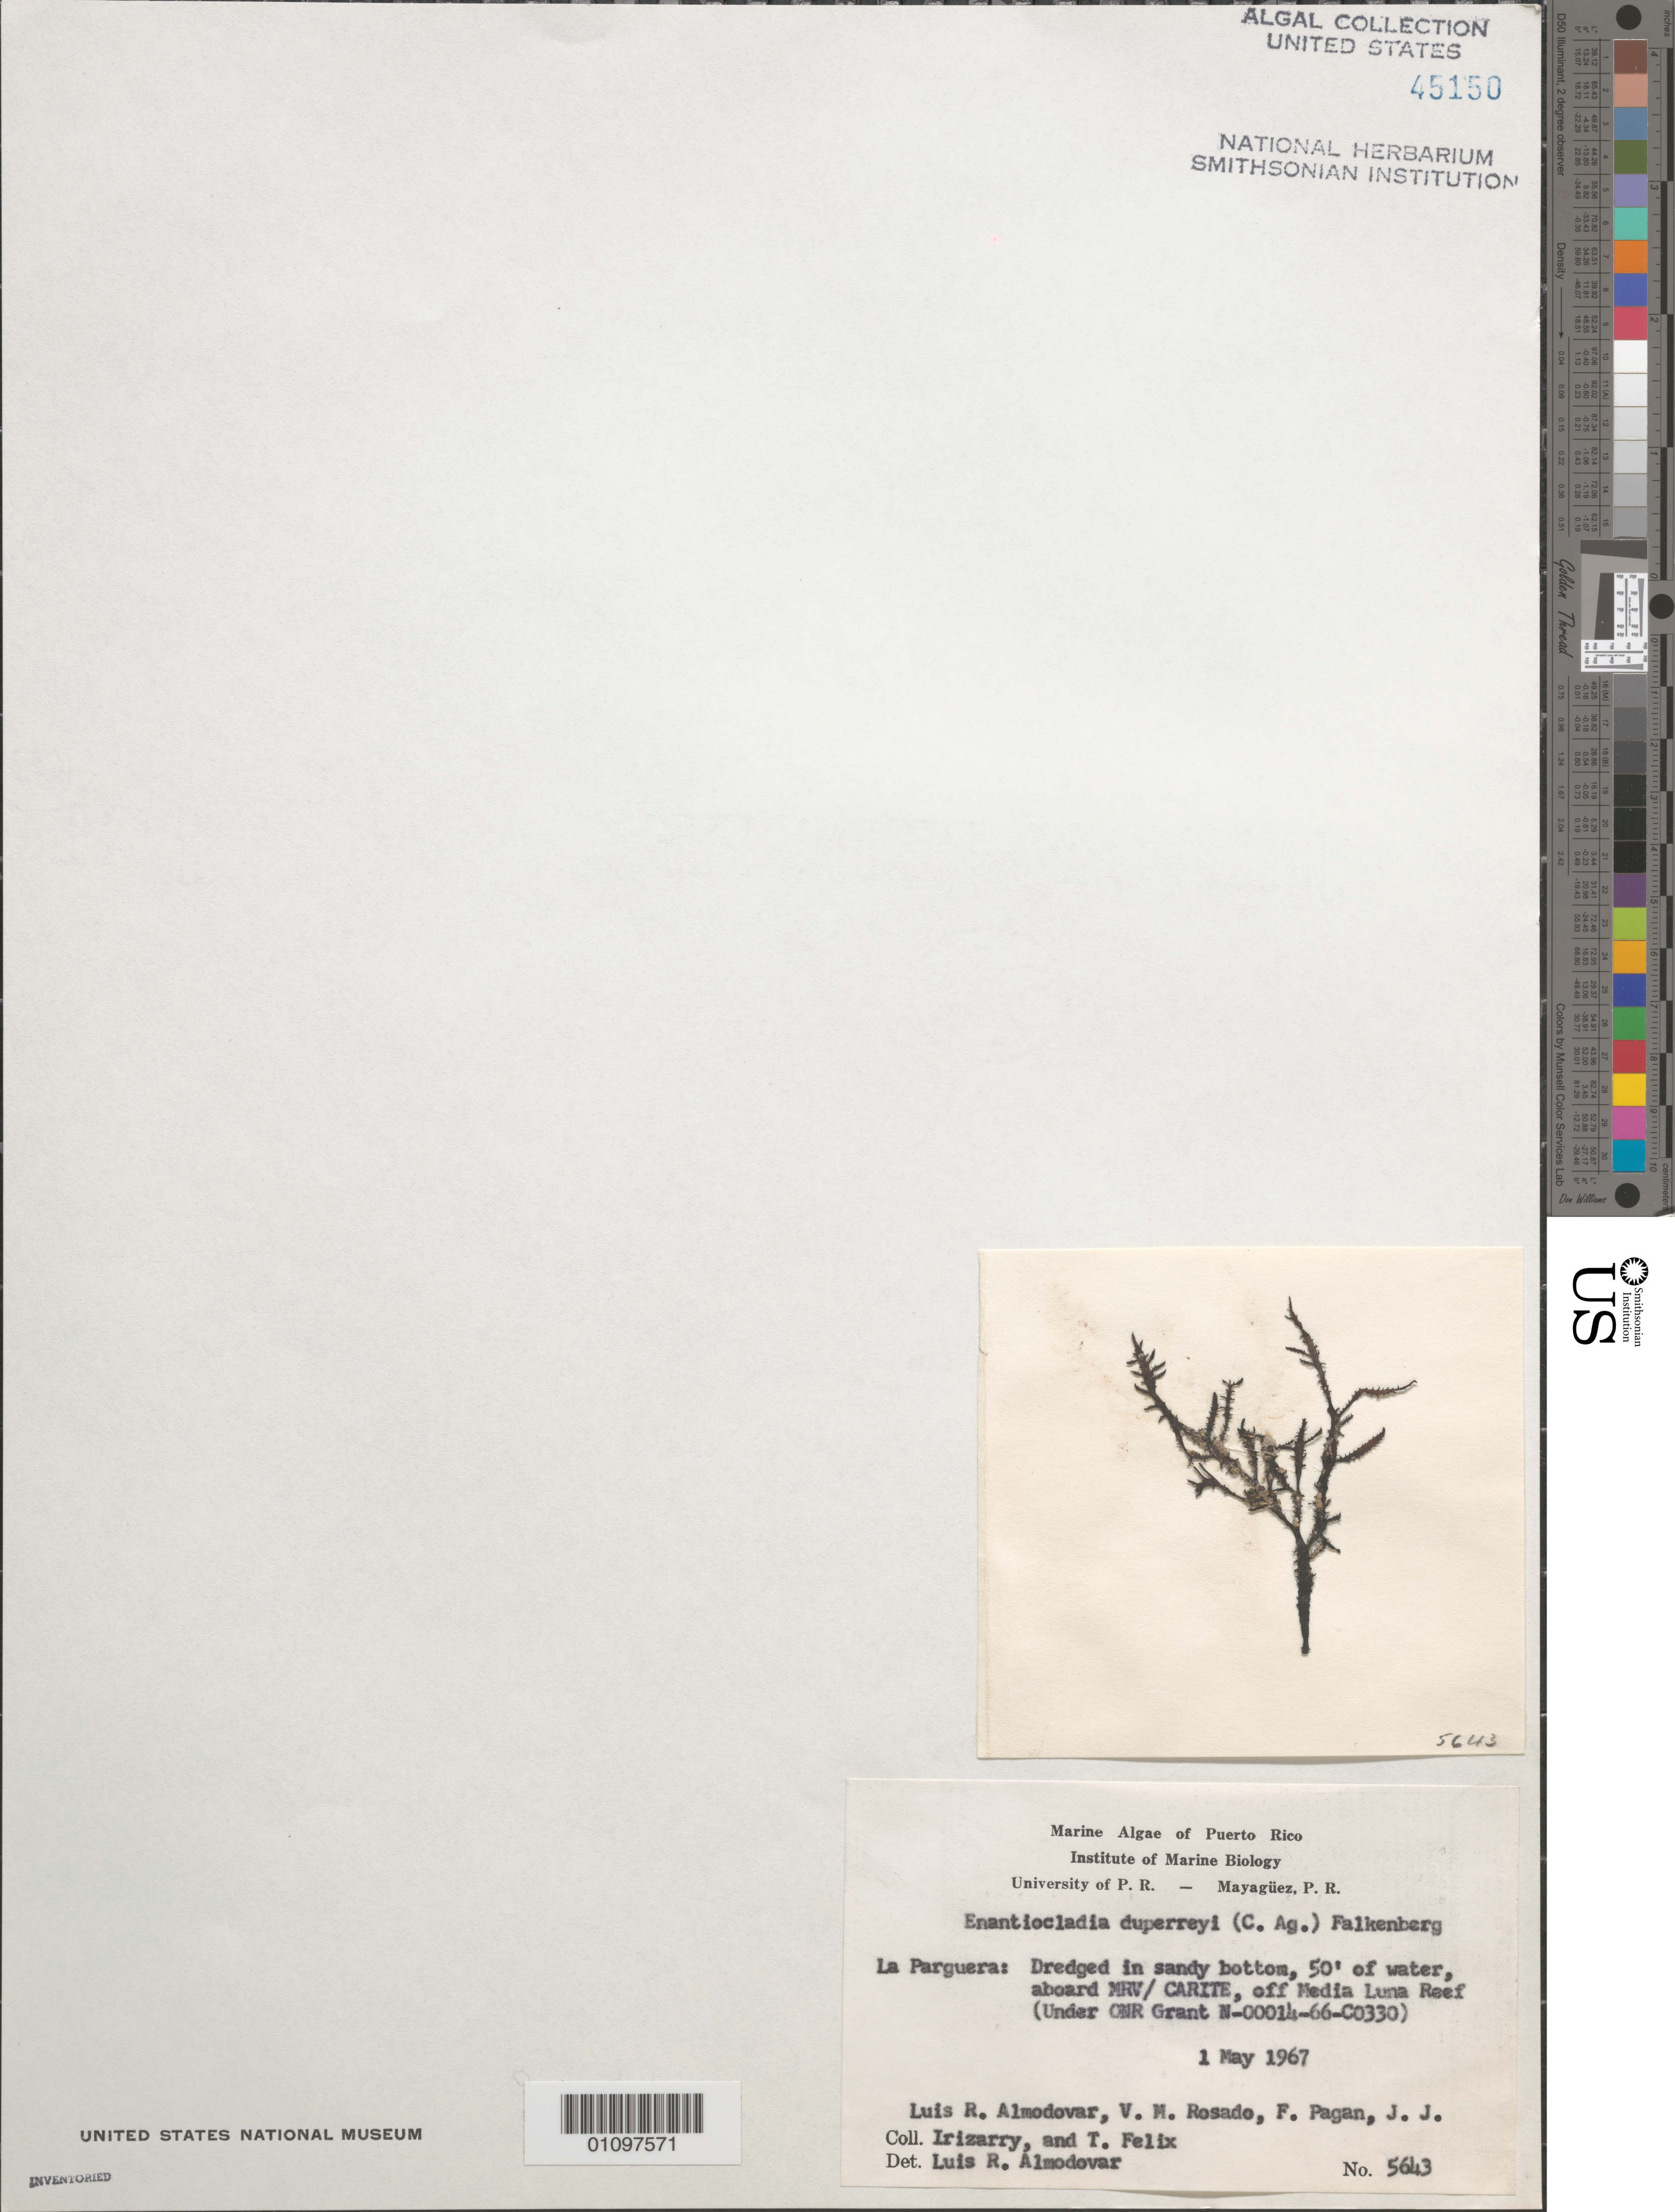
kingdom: Plantae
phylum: Rhodophyta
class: Florideophyceae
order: Ceramiales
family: Rhodomelaceae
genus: Enantiocladia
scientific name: Enantiocladia duperreyi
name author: (C. Agardh) Falkenb.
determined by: Almodovar, L. R.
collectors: L. Almodovar, V. Rosado, F. Pagan, J. Irizarry & T. Felix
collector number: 5643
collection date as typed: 01 May 1967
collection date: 1967-05-01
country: Puerto Rico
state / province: Lajas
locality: La Parguera, off Media Luna Reef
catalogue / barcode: US 45150